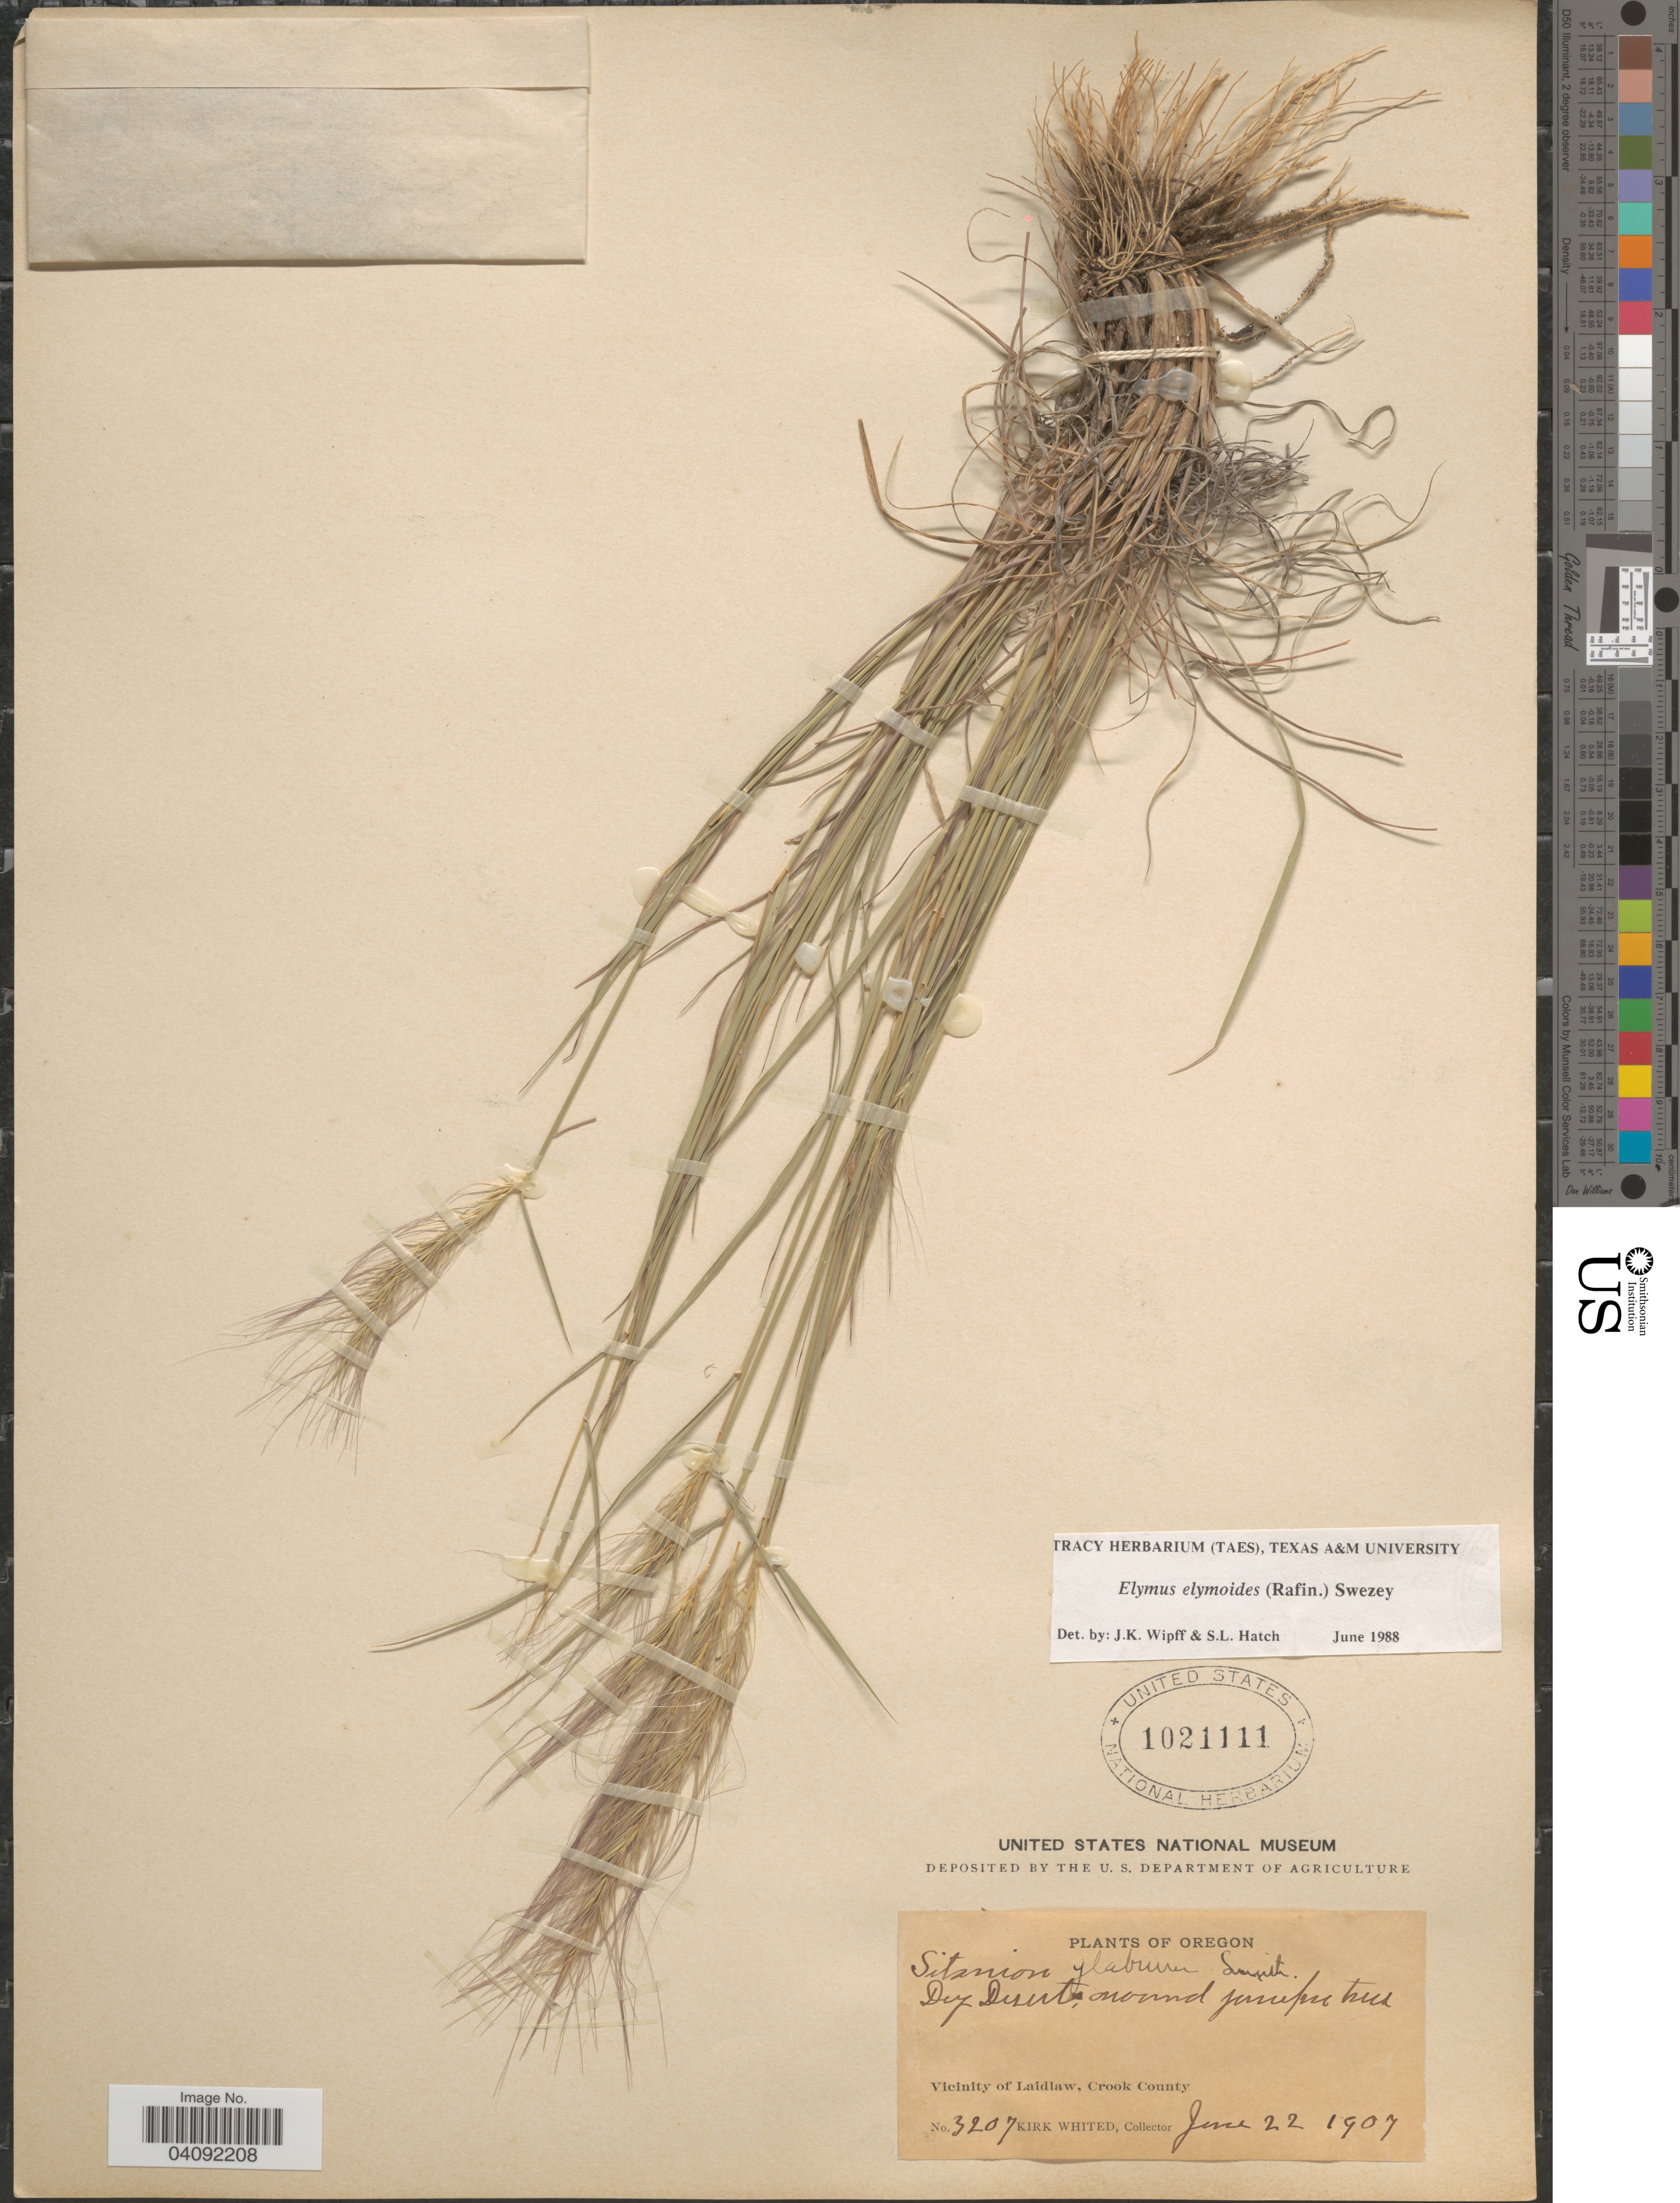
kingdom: Plantae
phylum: Tracheophyta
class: Liliopsida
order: Poales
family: Poaceae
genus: Elymus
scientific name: Elymus elymoides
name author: (Raf.) Swezey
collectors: K. Whited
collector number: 3207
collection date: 1907-06-22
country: United States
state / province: Oregon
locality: Vicinity of Laidlaw, Crook County.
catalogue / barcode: US 1021111